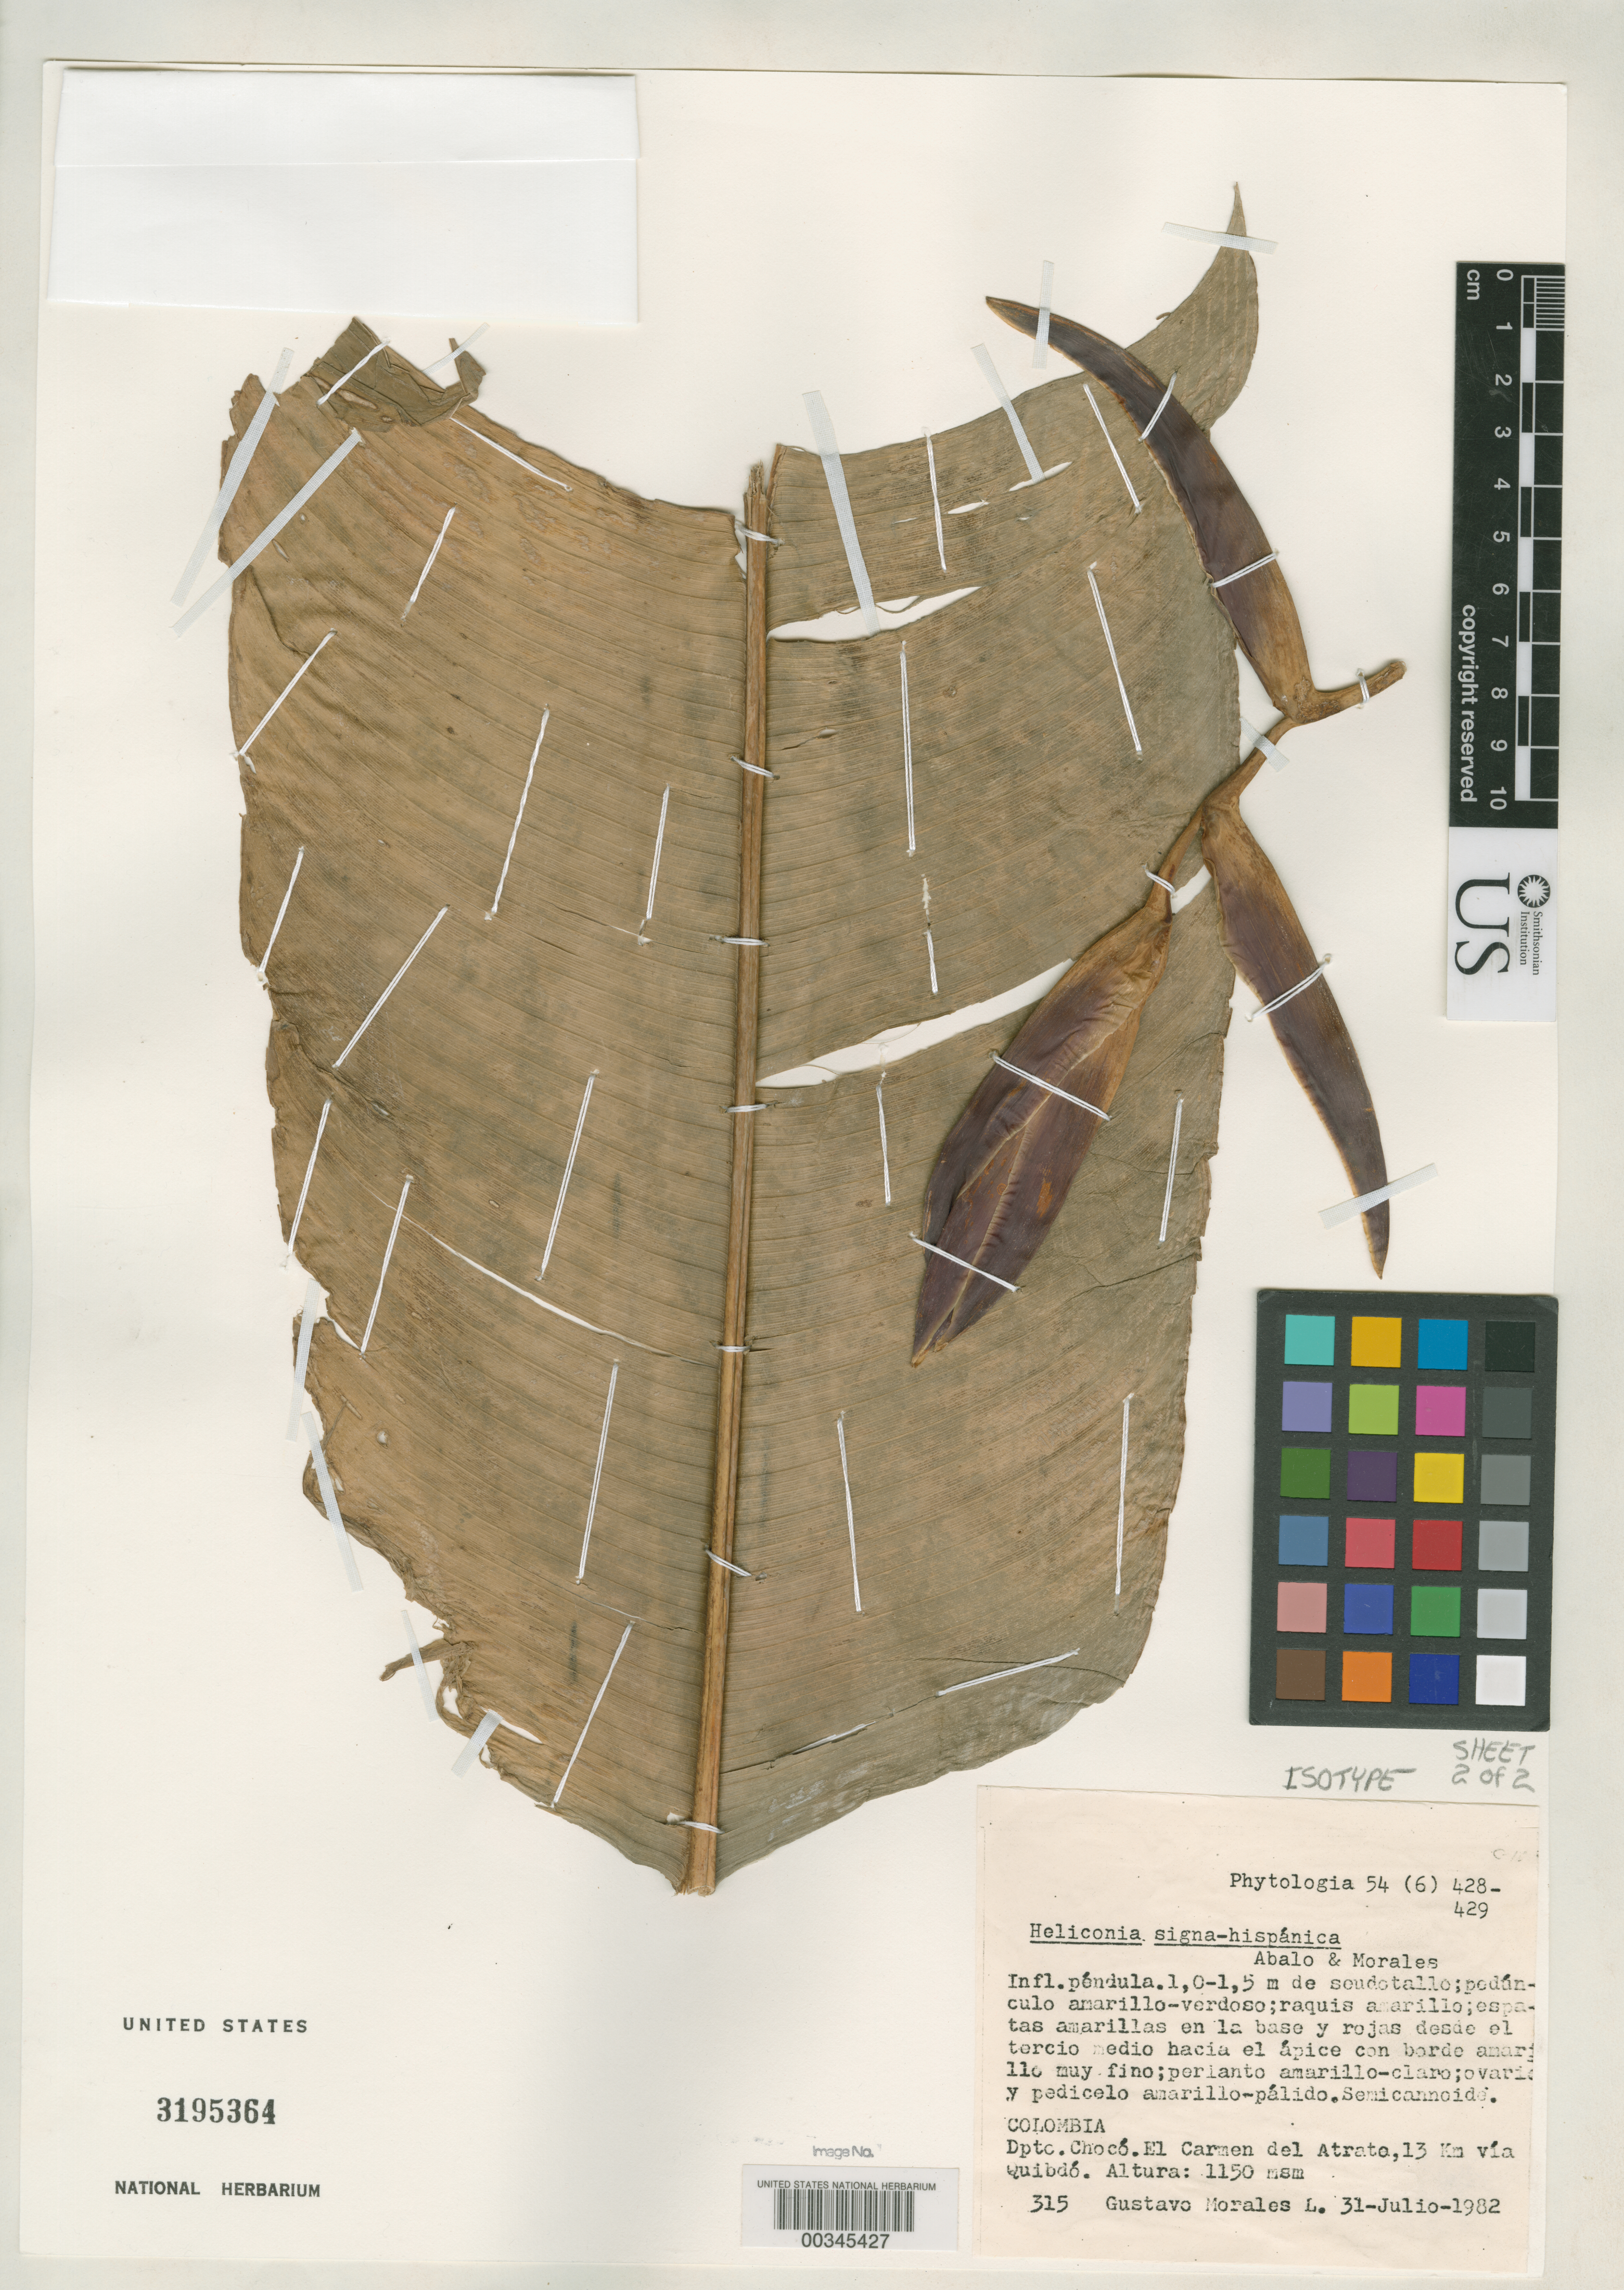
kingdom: Plantae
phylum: Tracheophyta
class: Liliopsida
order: Zingiberales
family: Heliconiaceae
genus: Heliconia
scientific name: Heliconia signa-hispanica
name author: Abalo & G. Morales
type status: Isotype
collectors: G. Morales L.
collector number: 315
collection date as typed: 31 Jul 1982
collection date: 1982-07-31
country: Colombia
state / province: Chocó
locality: El Carmen del Atrato, 13 km via Quibdo.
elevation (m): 1150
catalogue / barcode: US 3195364